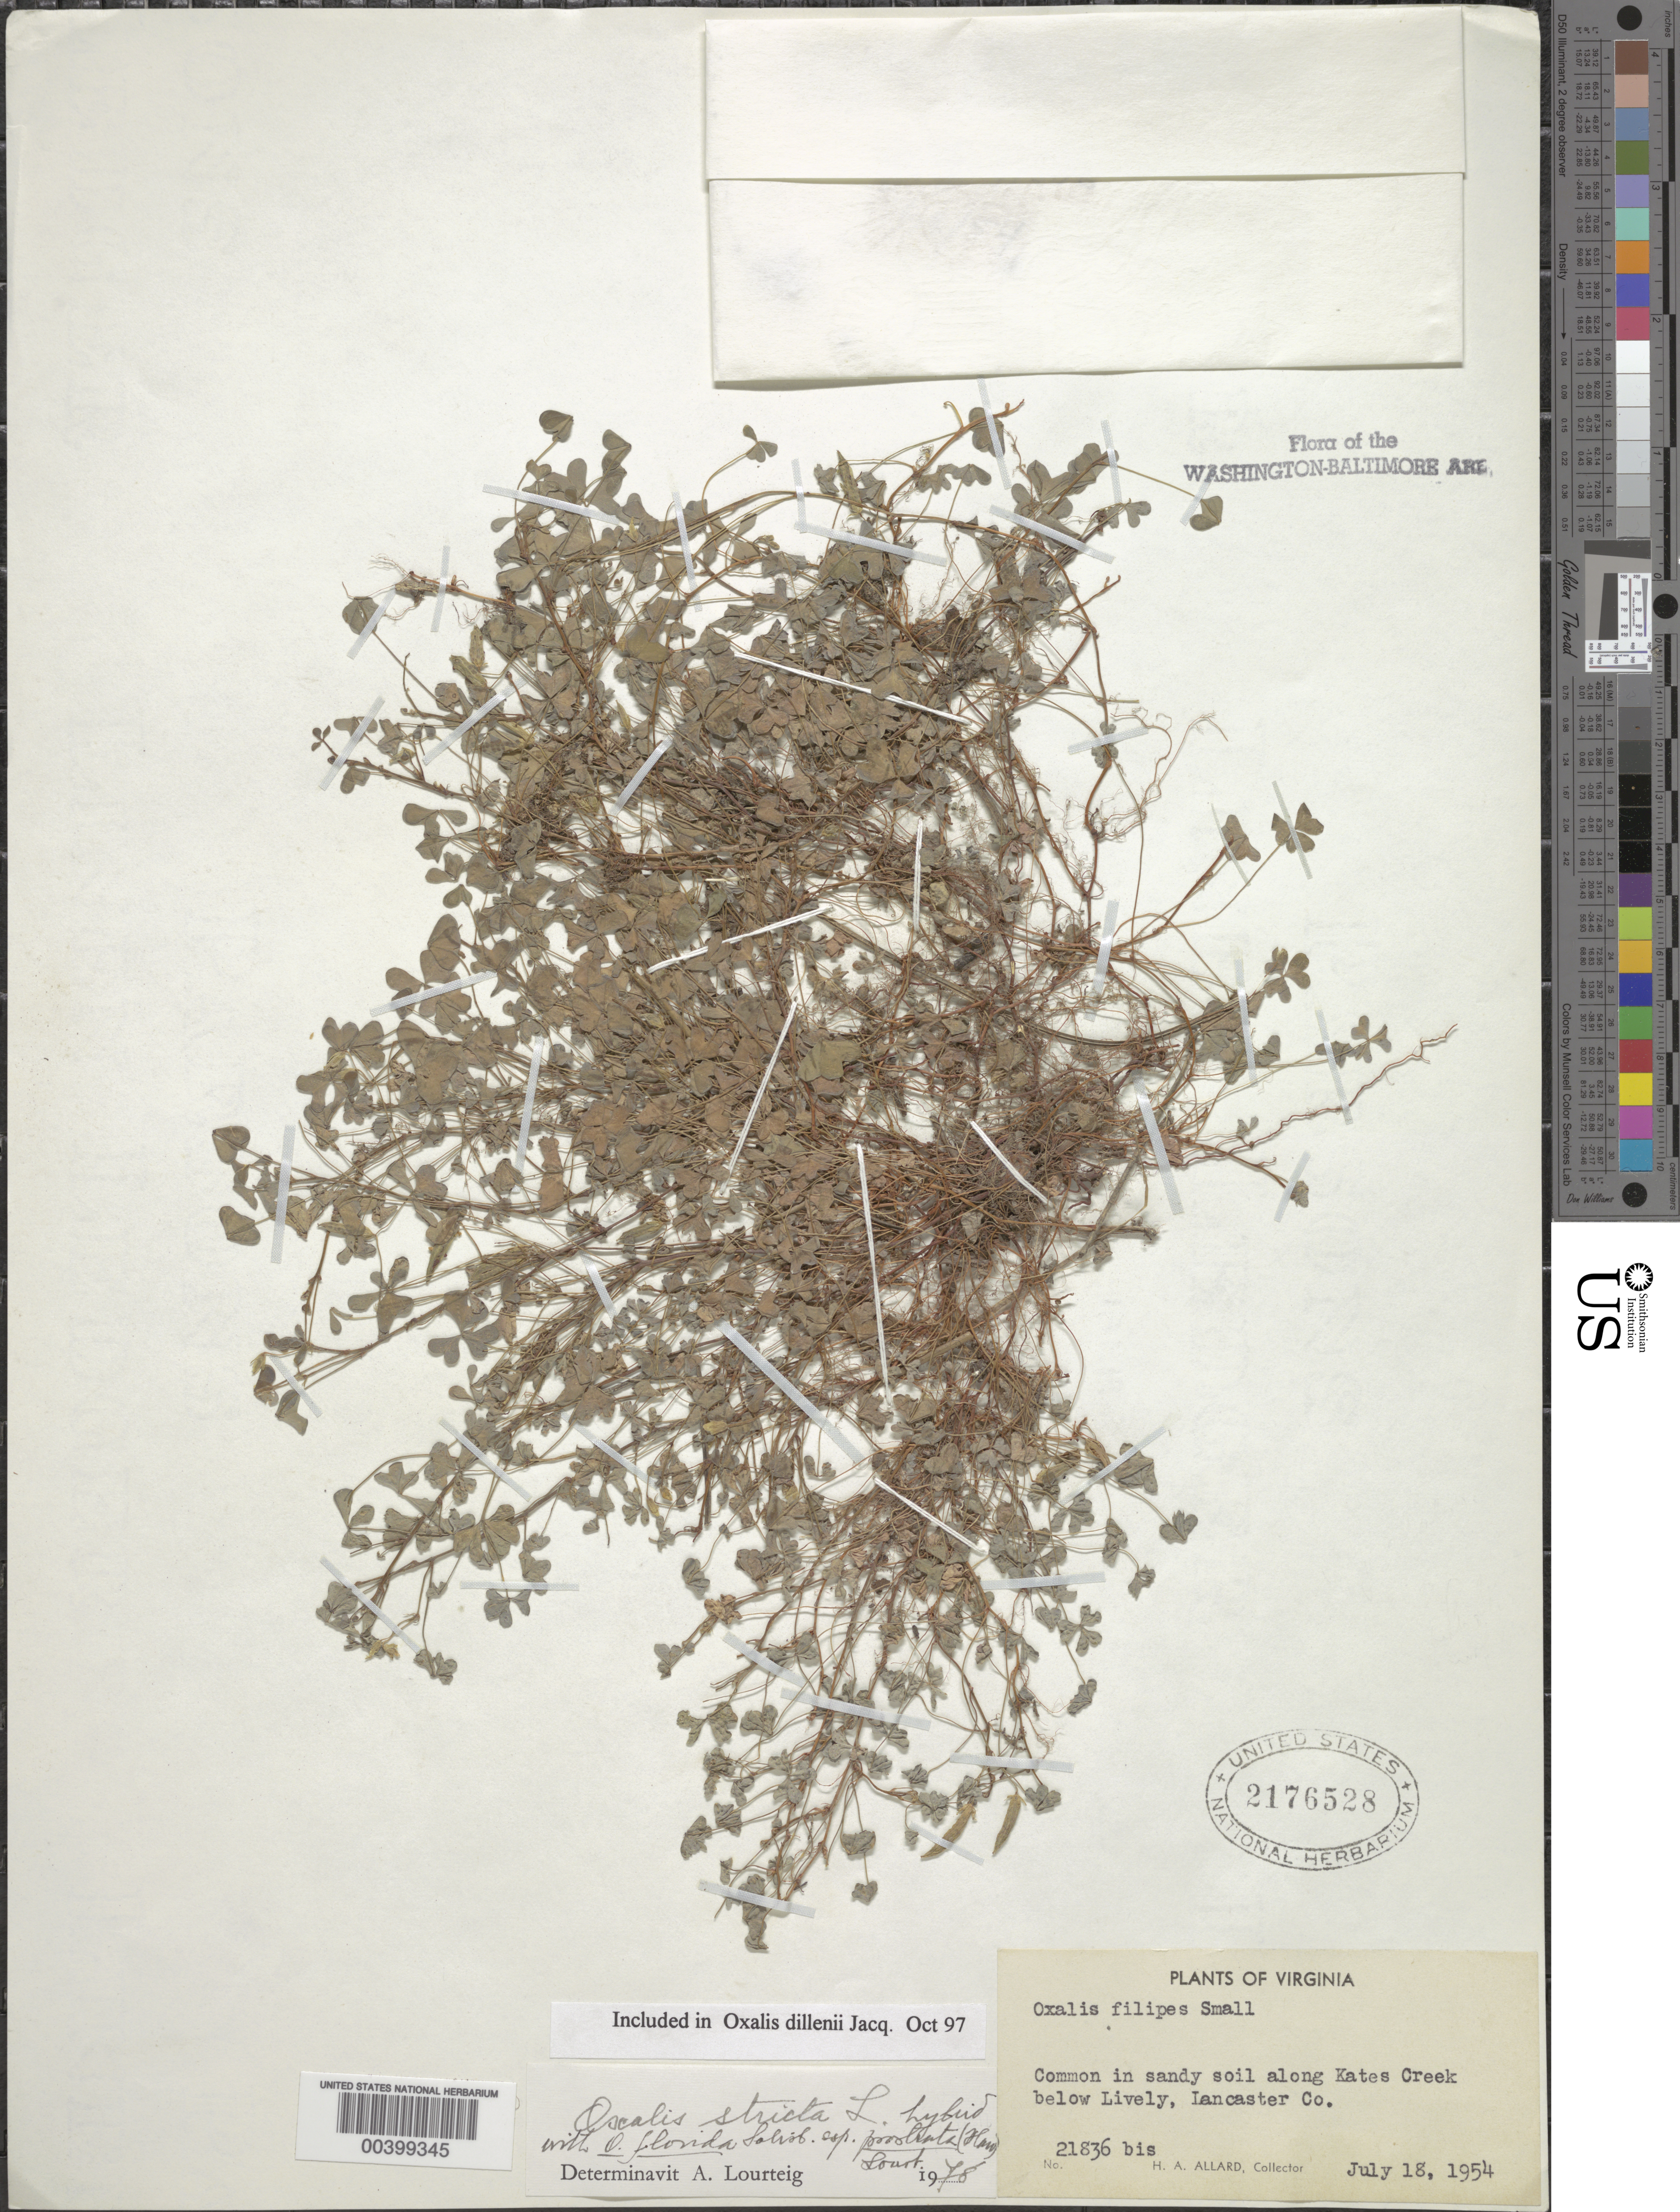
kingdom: Plantae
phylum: Tracheophyta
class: Magnoliopsida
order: Oxalidales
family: Oxalidaceae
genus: Oxalis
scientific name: Oxalis dillenii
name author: Jacq.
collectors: H. A. Allard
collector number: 21836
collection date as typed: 18 Jul 1954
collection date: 1954-07-18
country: United States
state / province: Virginia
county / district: Lancaster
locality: Kates Creek below Lively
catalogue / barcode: US 2176528